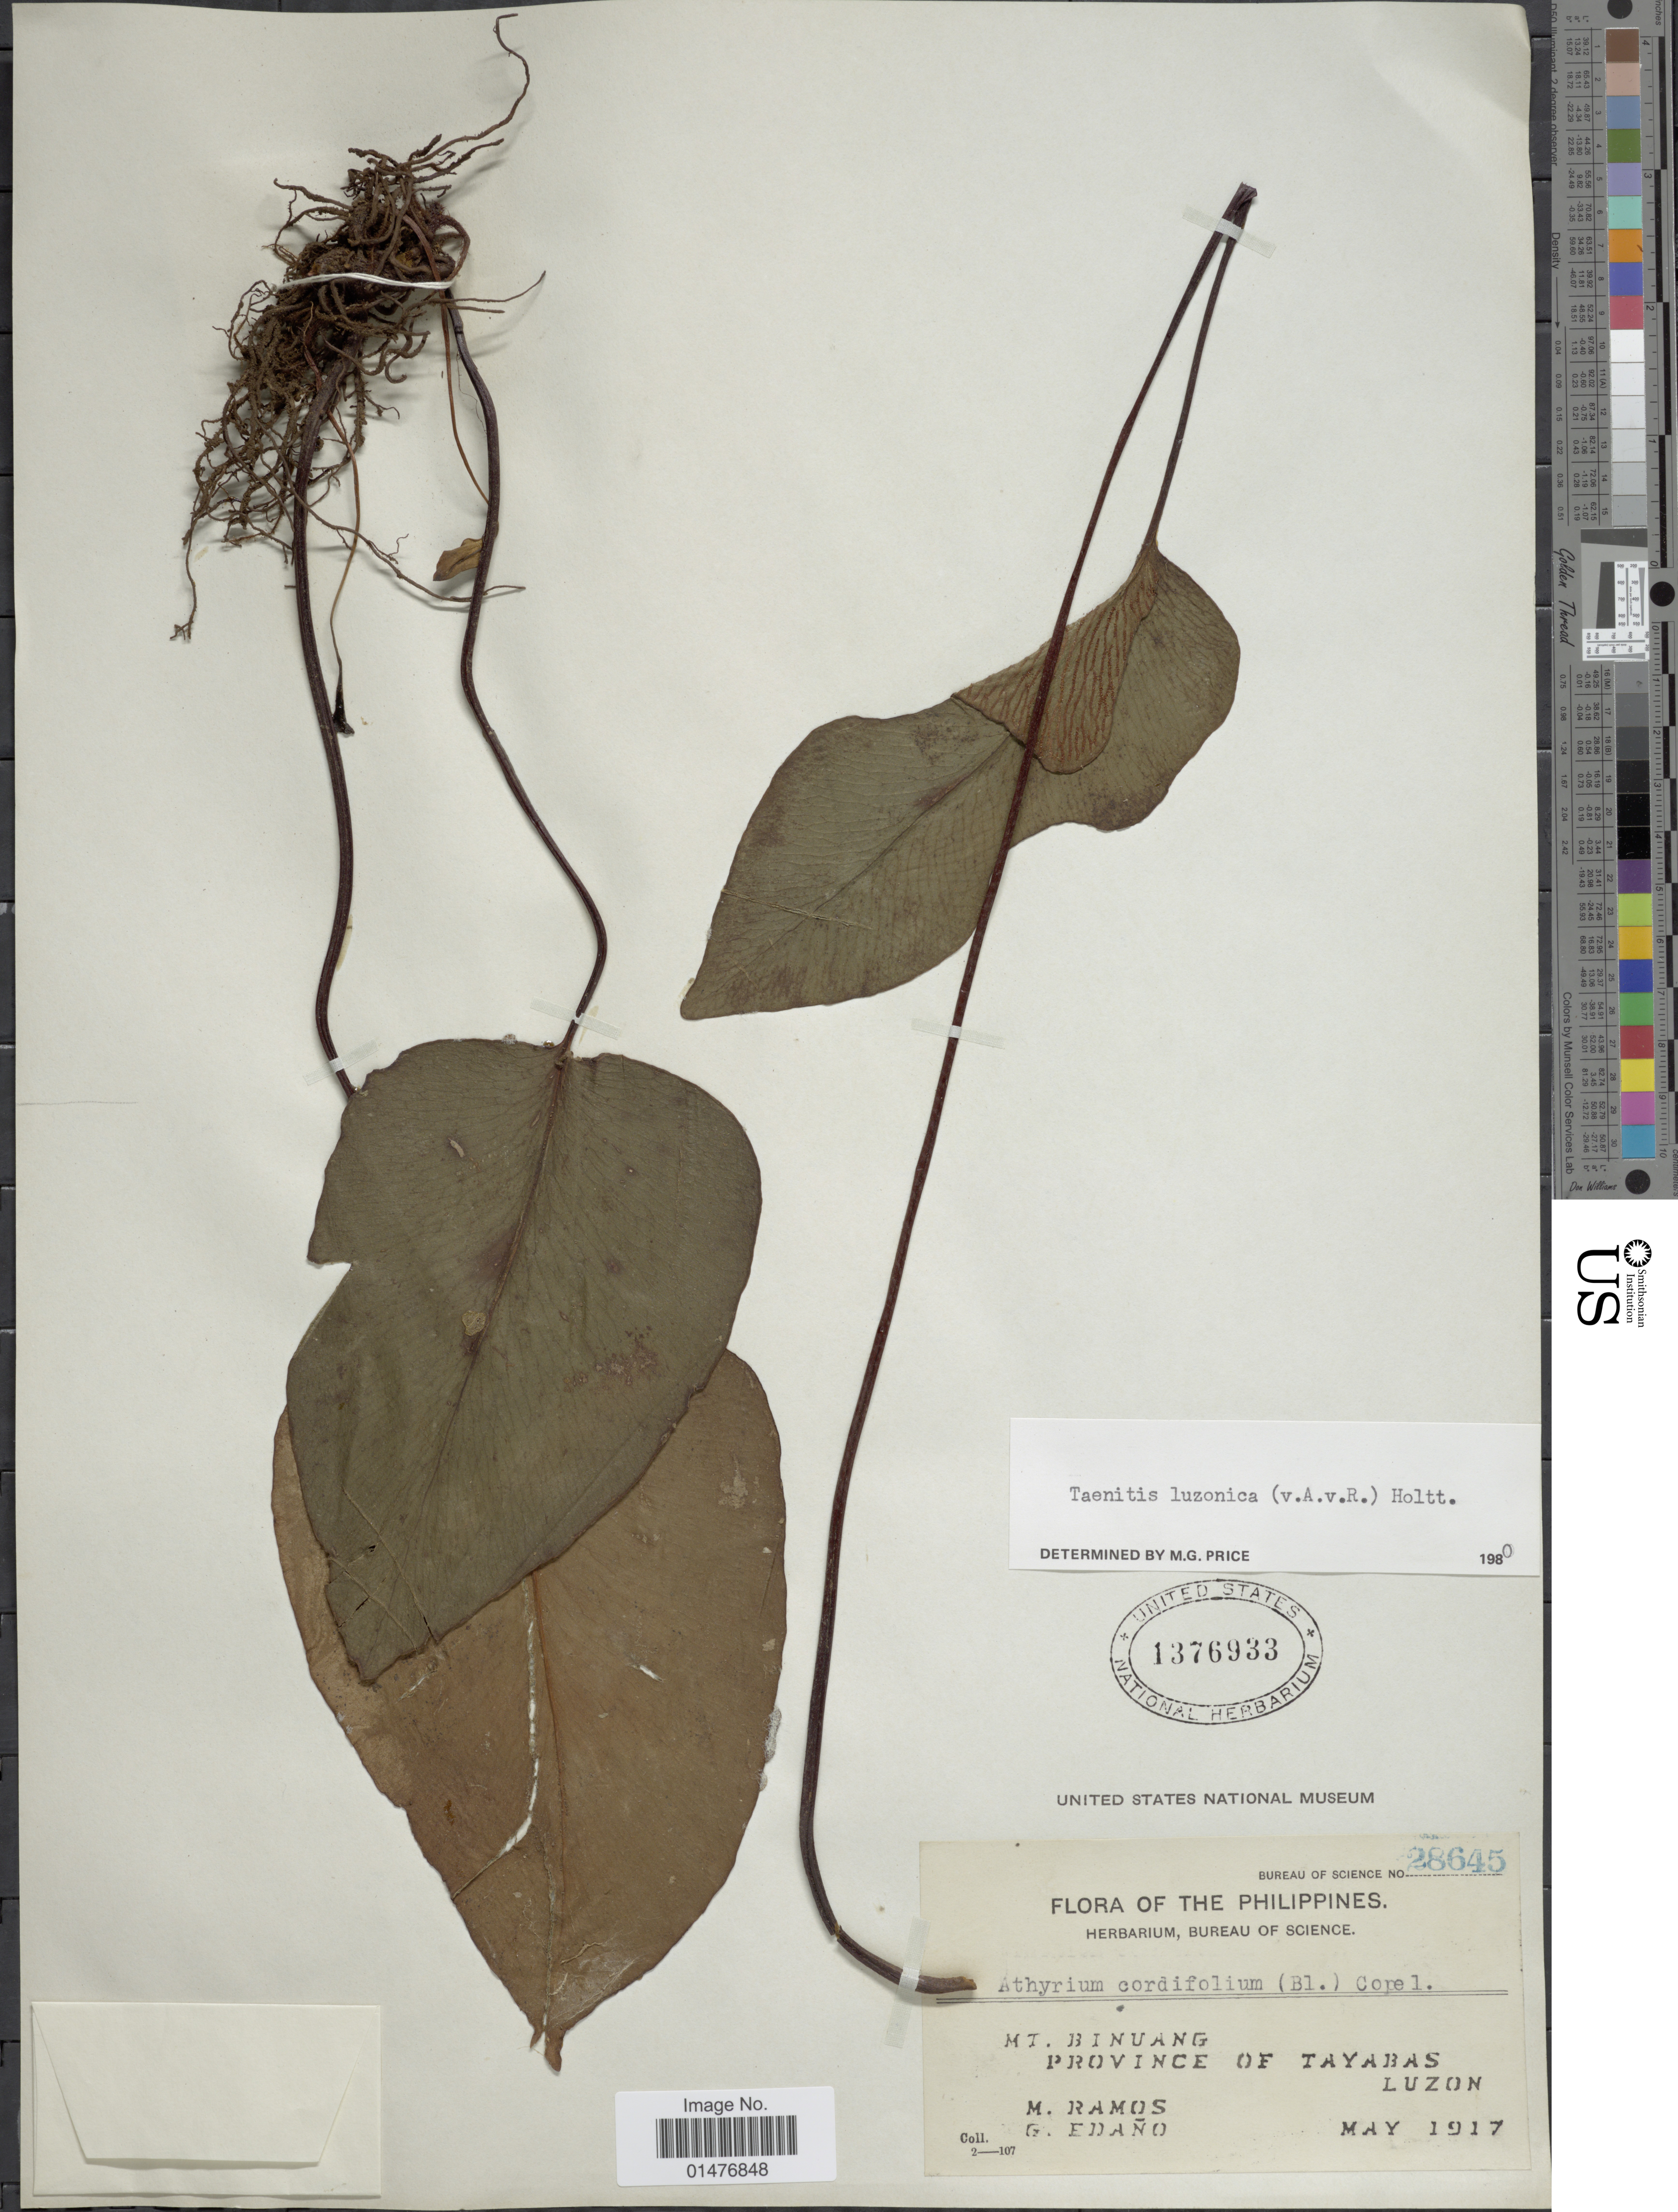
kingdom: Plantae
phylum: Tracheophyta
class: Polypodiopsida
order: Polypodiales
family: Pteridaceae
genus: Taenitis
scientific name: Taenitis luzonica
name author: Alderw.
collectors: M. Ramos & G. Edaño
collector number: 28645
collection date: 1917-05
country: Philippines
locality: Mt. Binuang, province of Tayabas, Luzon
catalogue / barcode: US 1376933